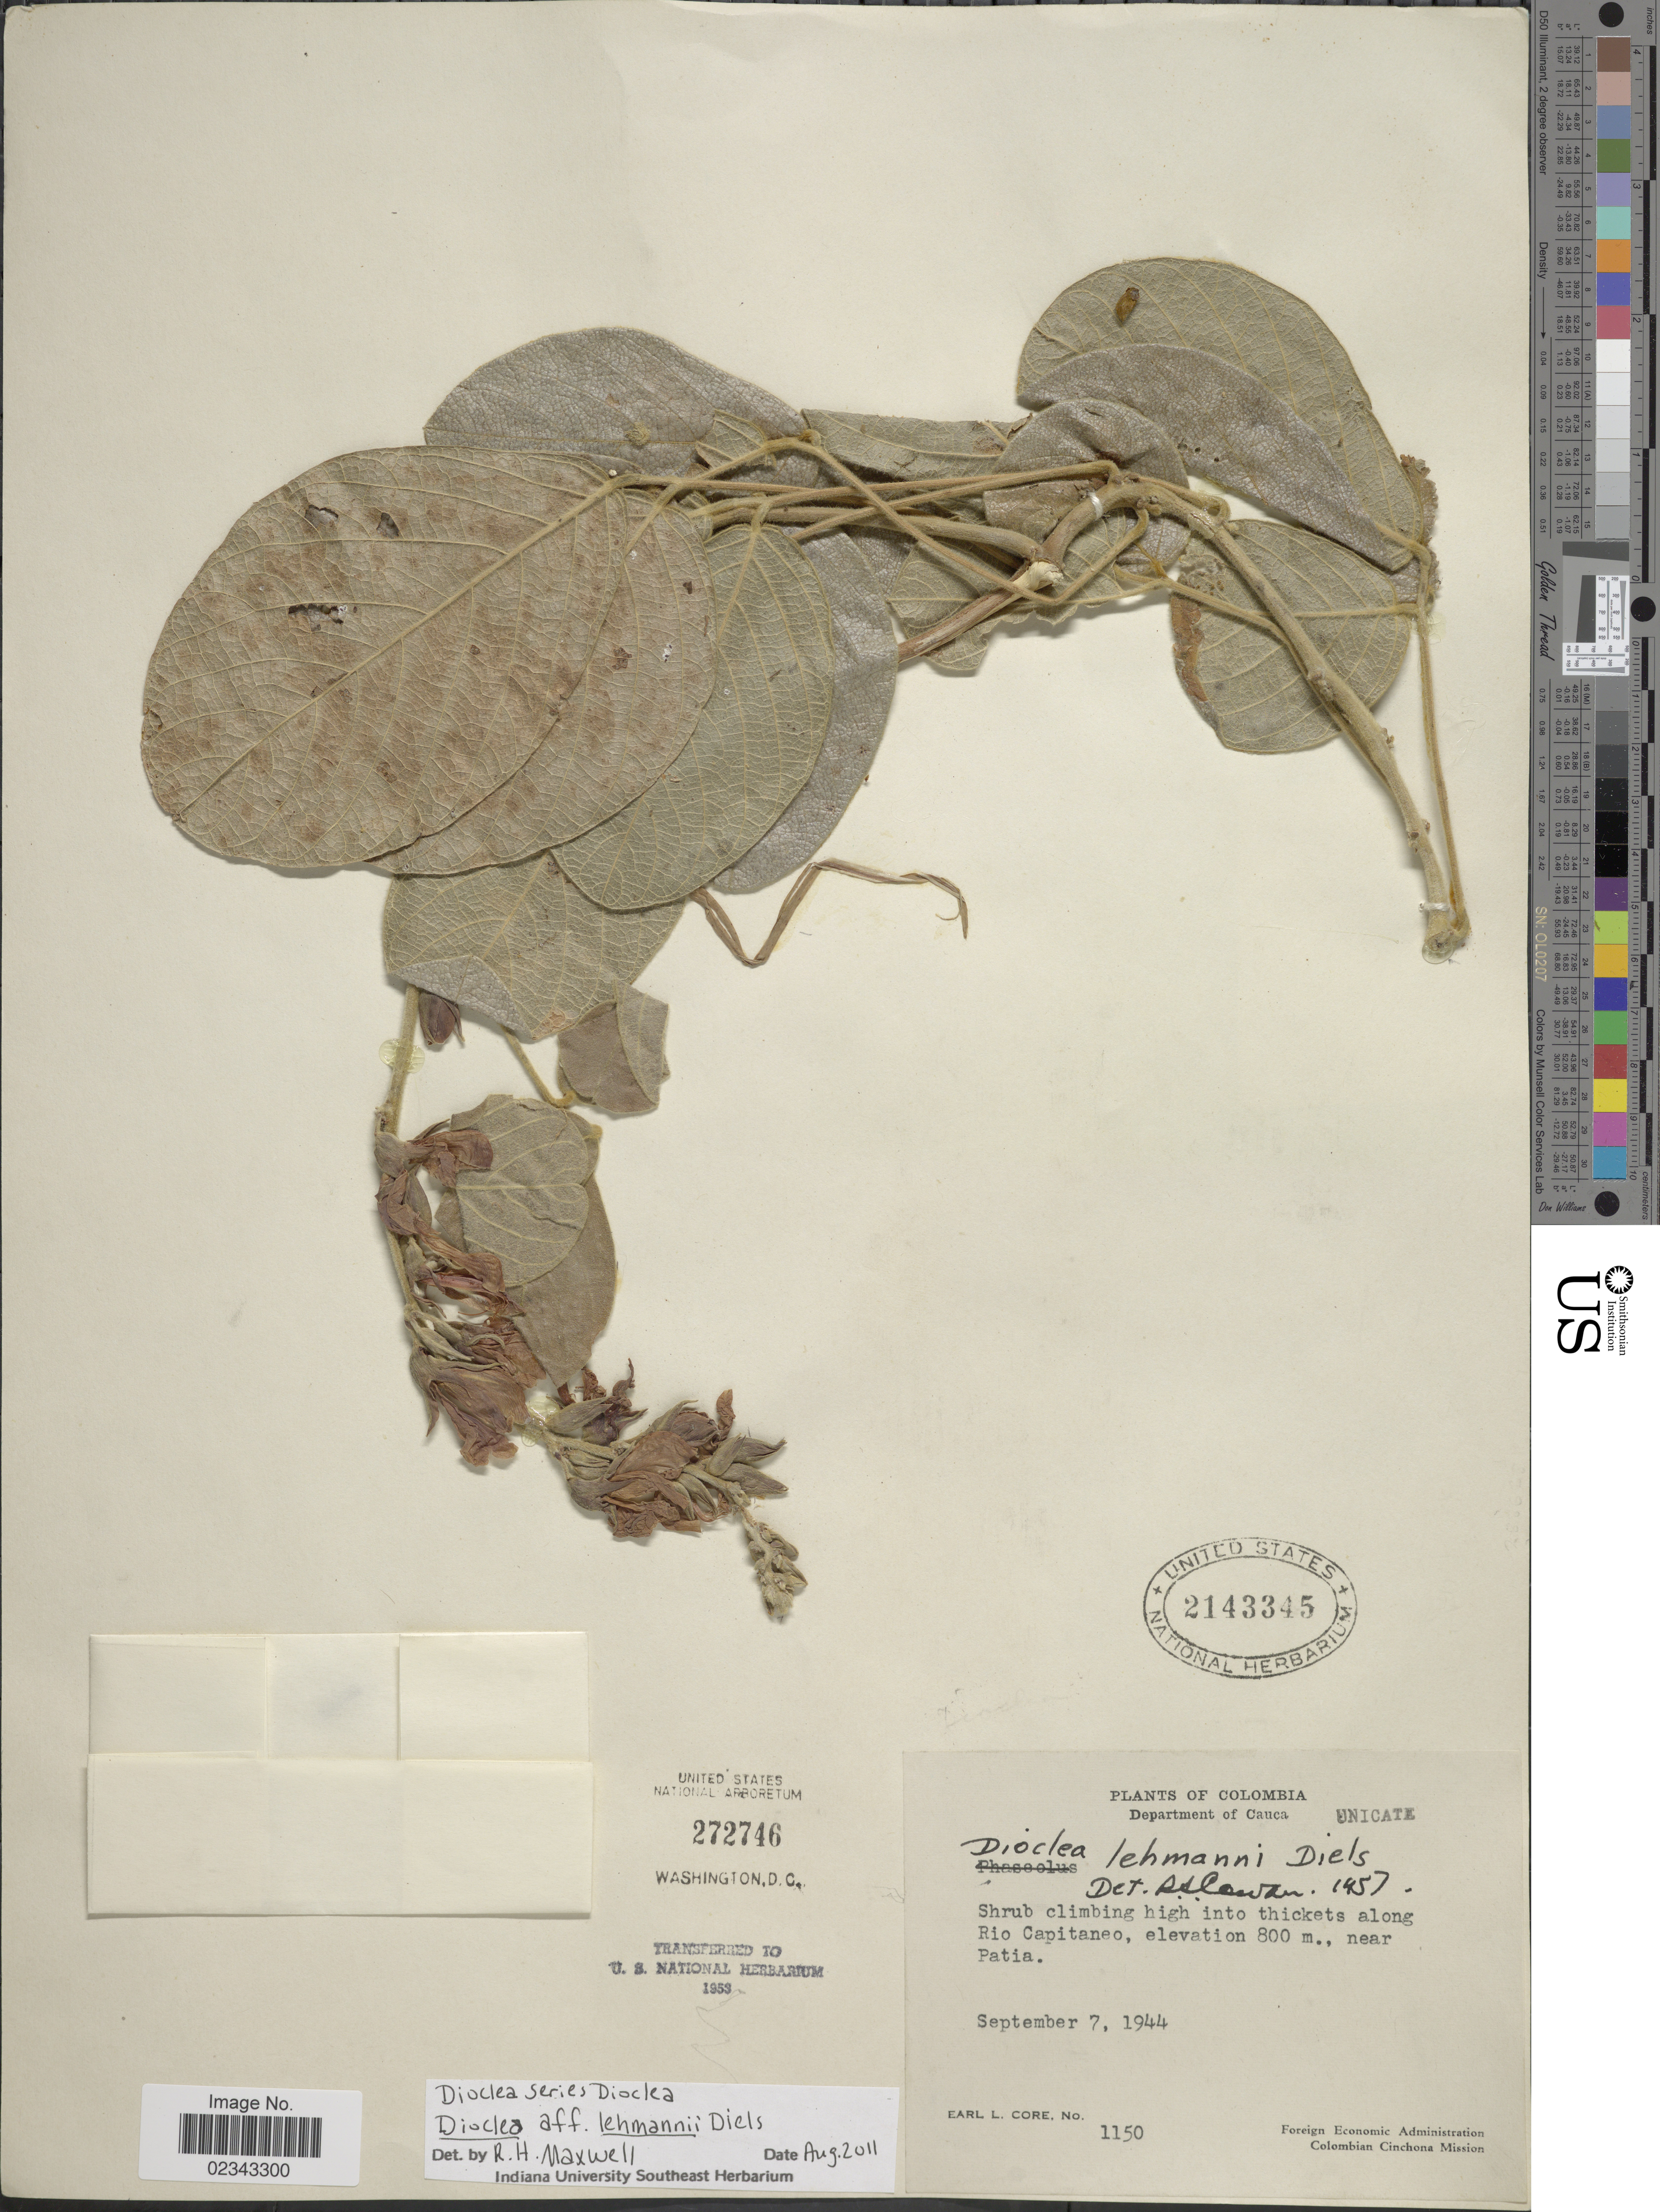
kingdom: Plantae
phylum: Tracheophyta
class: Magnoliopsida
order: Fabales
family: Fabaceae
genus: Dioclea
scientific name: Dioclea lehmanni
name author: Diels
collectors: E. L. Core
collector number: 1150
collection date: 1944-09-07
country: Colombia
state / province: Cauca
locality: Department of Cauca, Shrub climbing high into thickets along Rio Capitaneo, near Patia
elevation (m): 800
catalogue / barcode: US 2143345